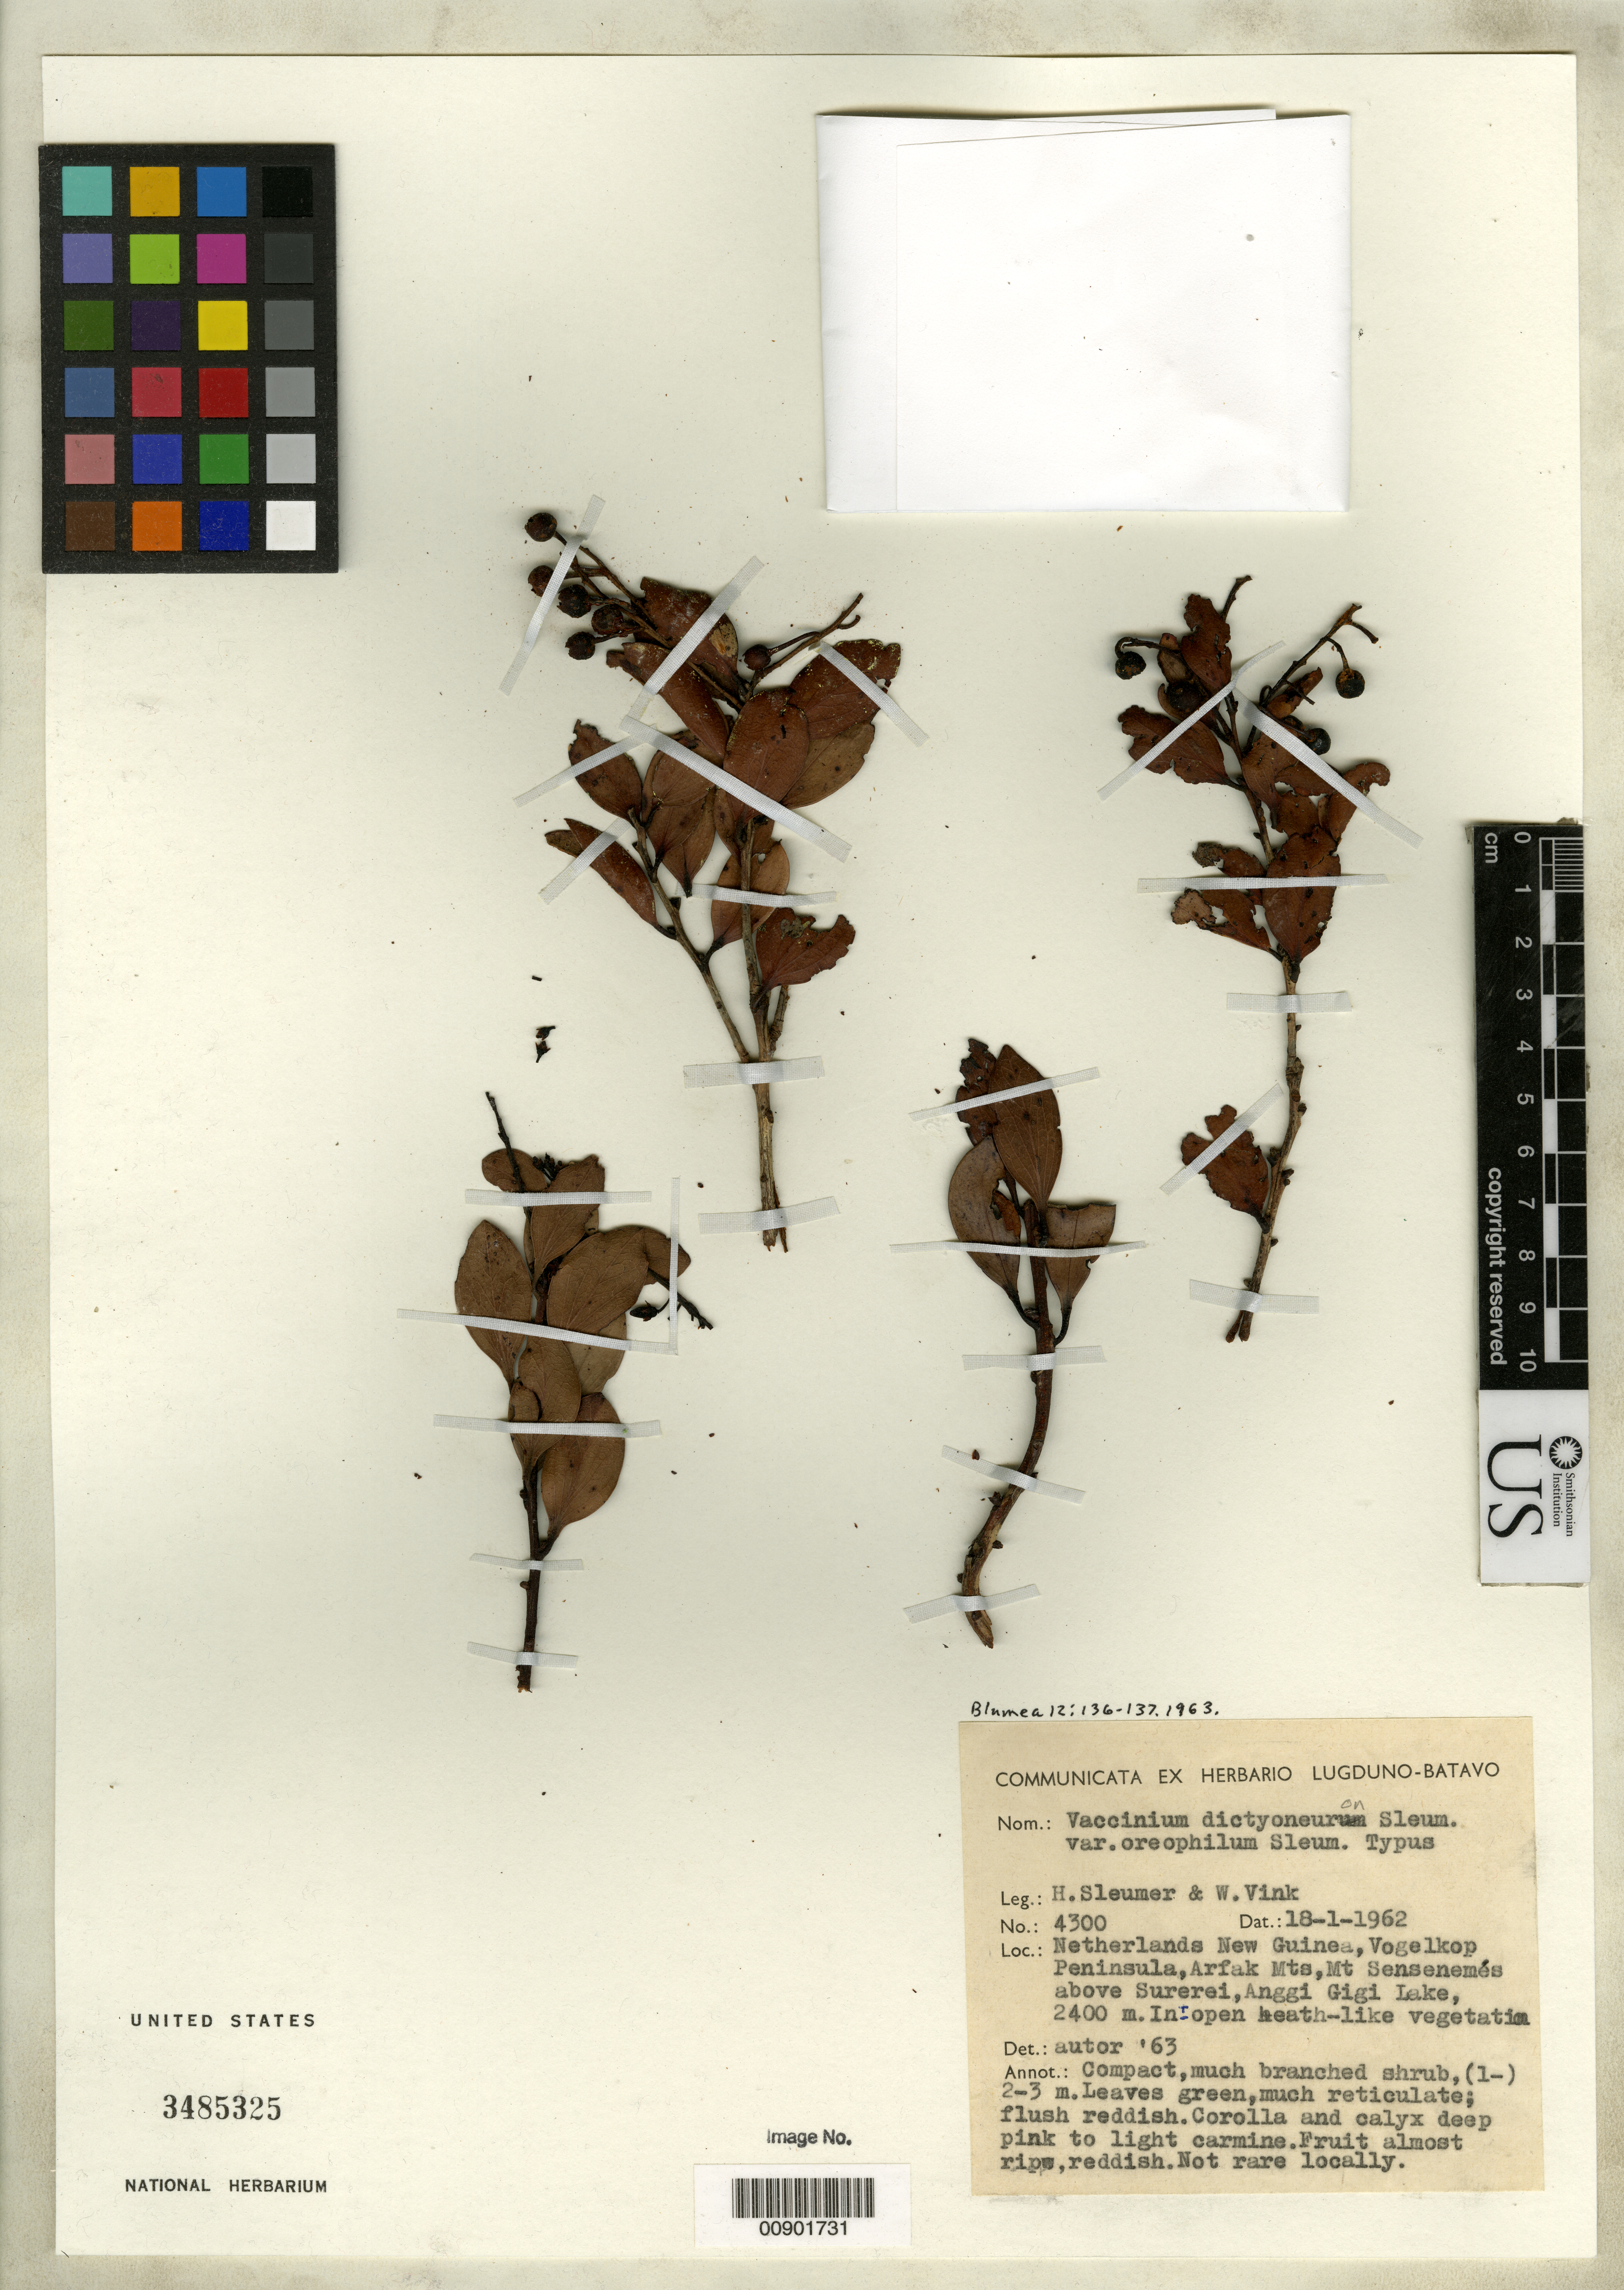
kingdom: Plantae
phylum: Tracheophyta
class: Magnoliopsida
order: Ericales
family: Ericaceae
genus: Vaccinium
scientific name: Vaccinium dictyoneuron var. oreophilum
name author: Sleumer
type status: Isotype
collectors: H. O. Sleumer & W. Vink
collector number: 4300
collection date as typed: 18 Jan 1962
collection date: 1962-01-18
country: Indonesia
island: New Guinea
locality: Netherlands New Guinea, Vogelkop Peninsula, Arfak Mts., Mt. Sensenemés above Surerei, Anggi Gigi Lake.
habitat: In open heath-like vegetation.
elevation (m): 2400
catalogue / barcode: US 3485325